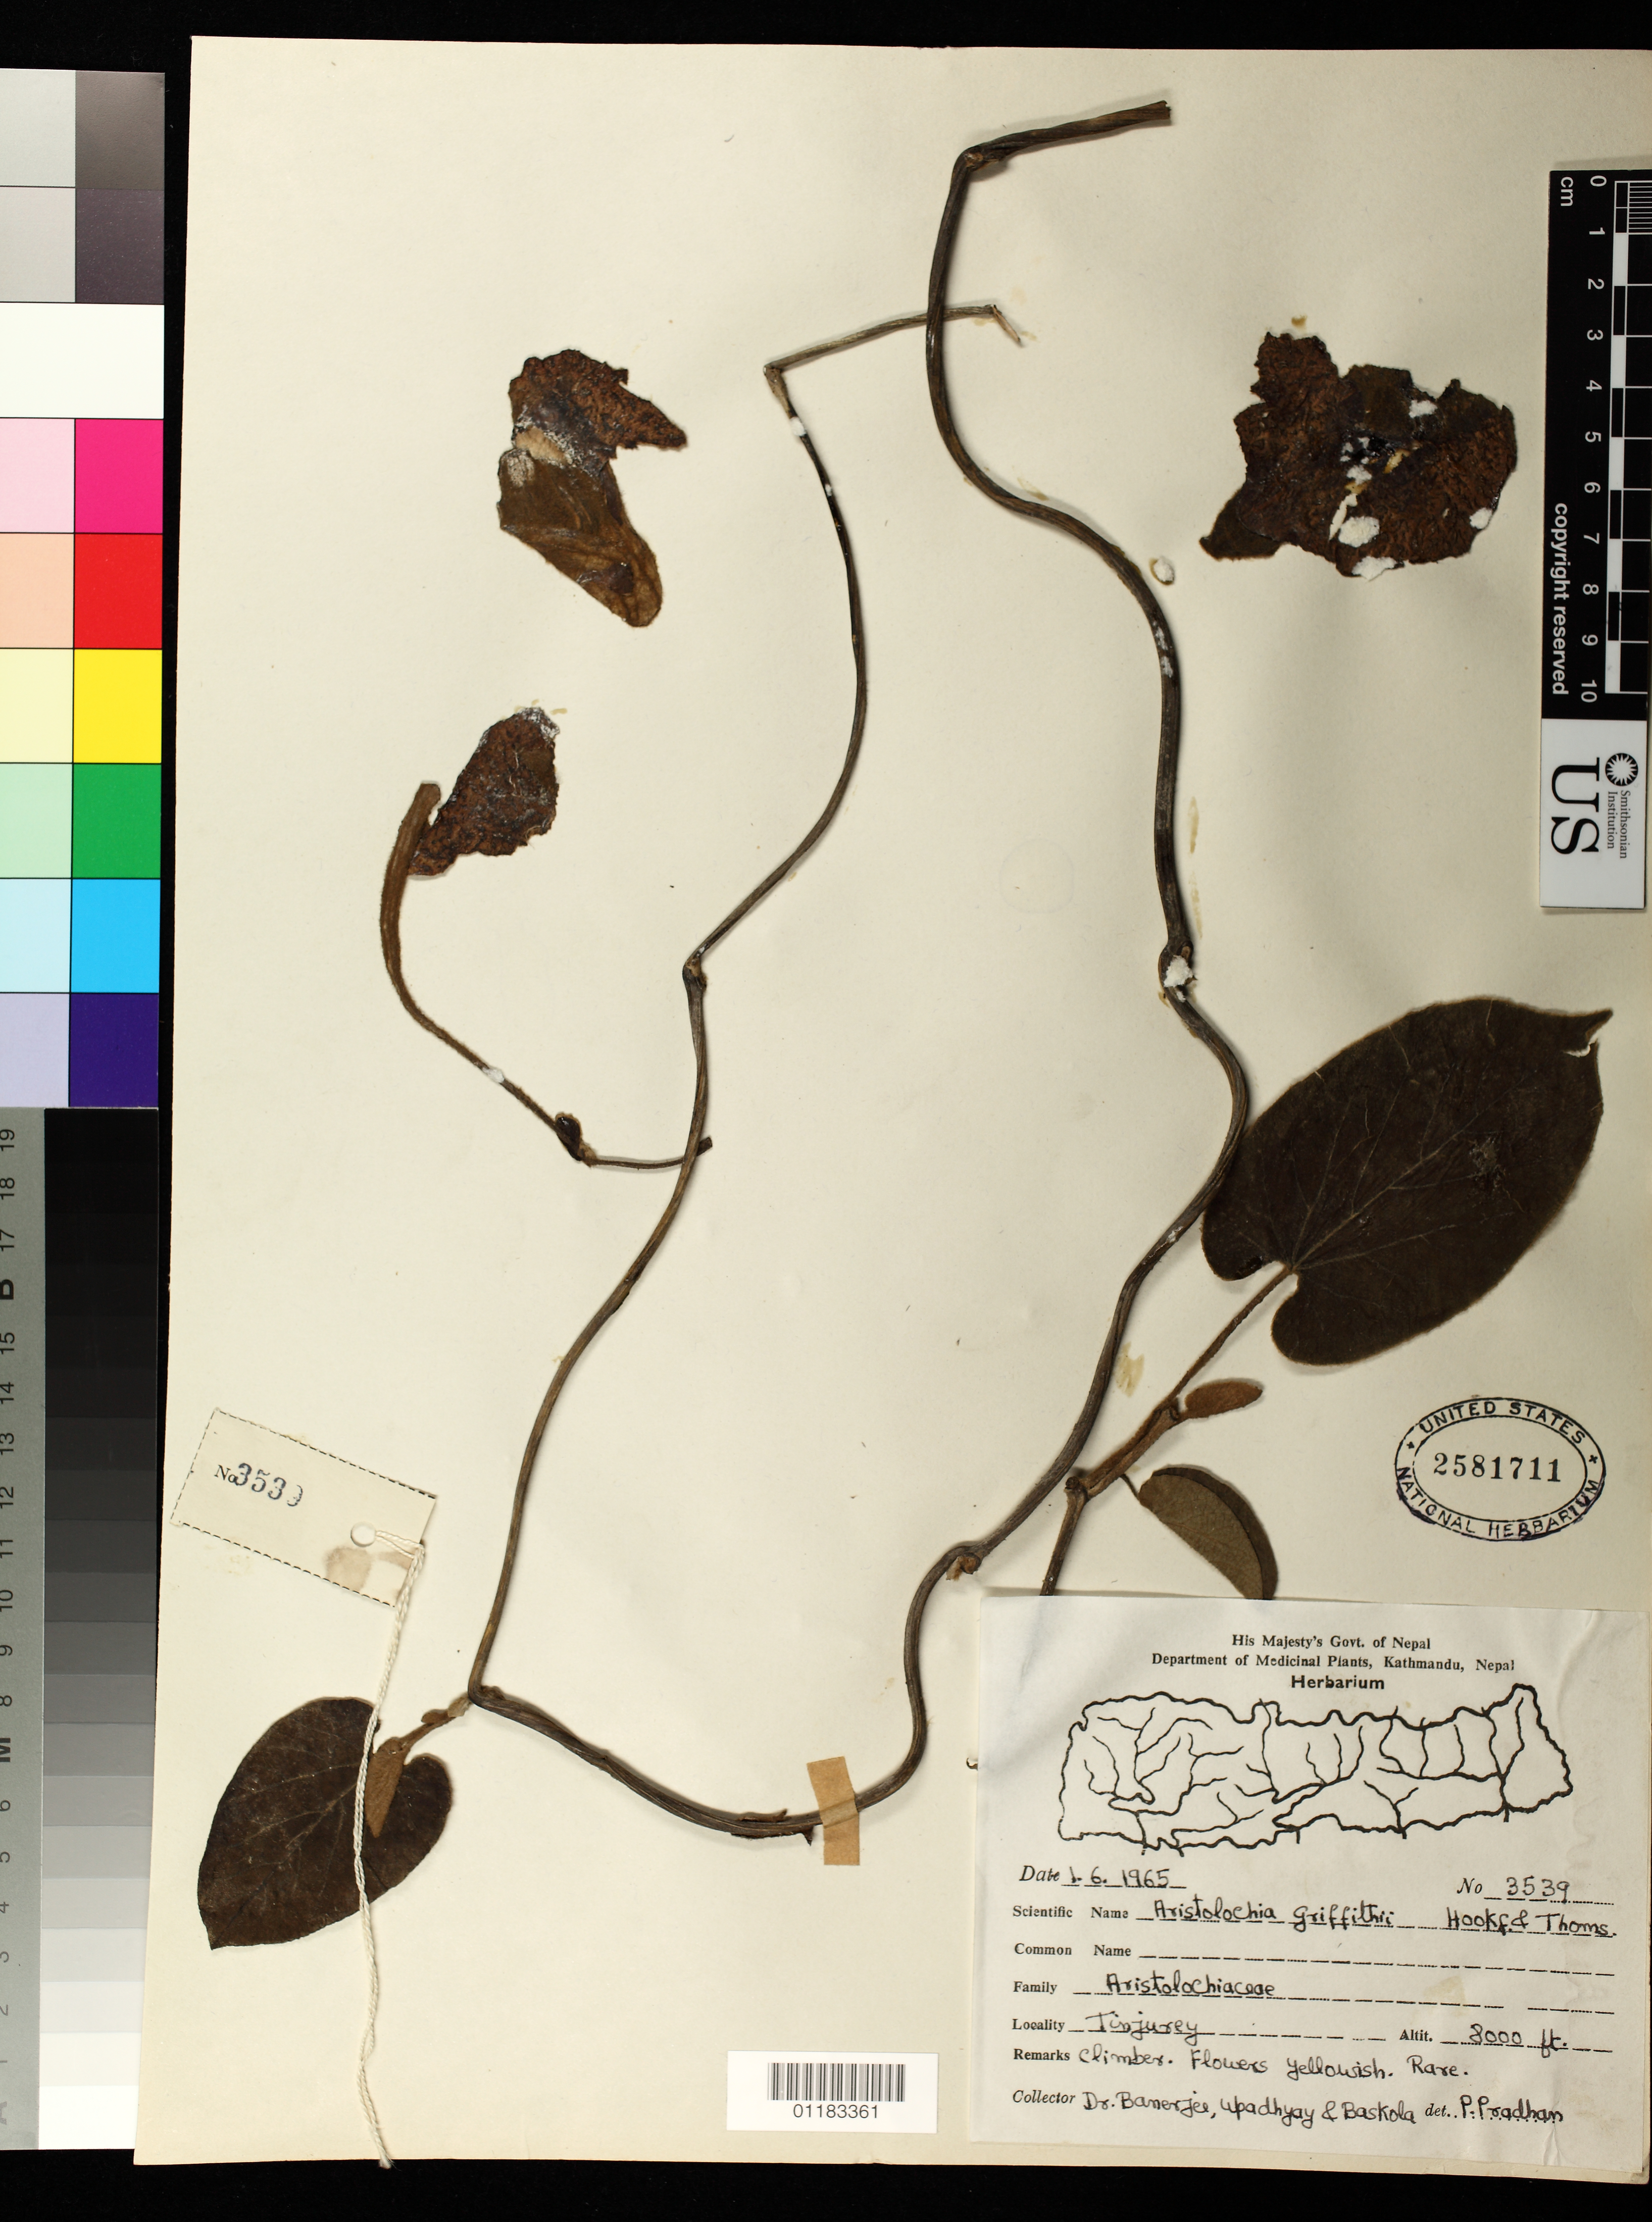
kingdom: Plantae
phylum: Tracheophyta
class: Magnoliopsida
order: Piperales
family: Aristolochiaceae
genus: Aristolochia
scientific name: Aristolochia griffithii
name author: Hook. f. & Thomson ex Duch.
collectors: -. Banerjee, A. V. Upadhyay & Baskola, --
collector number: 3539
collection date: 1965-06-01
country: Nepal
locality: Tinjurey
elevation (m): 2438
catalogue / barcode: US 2581711